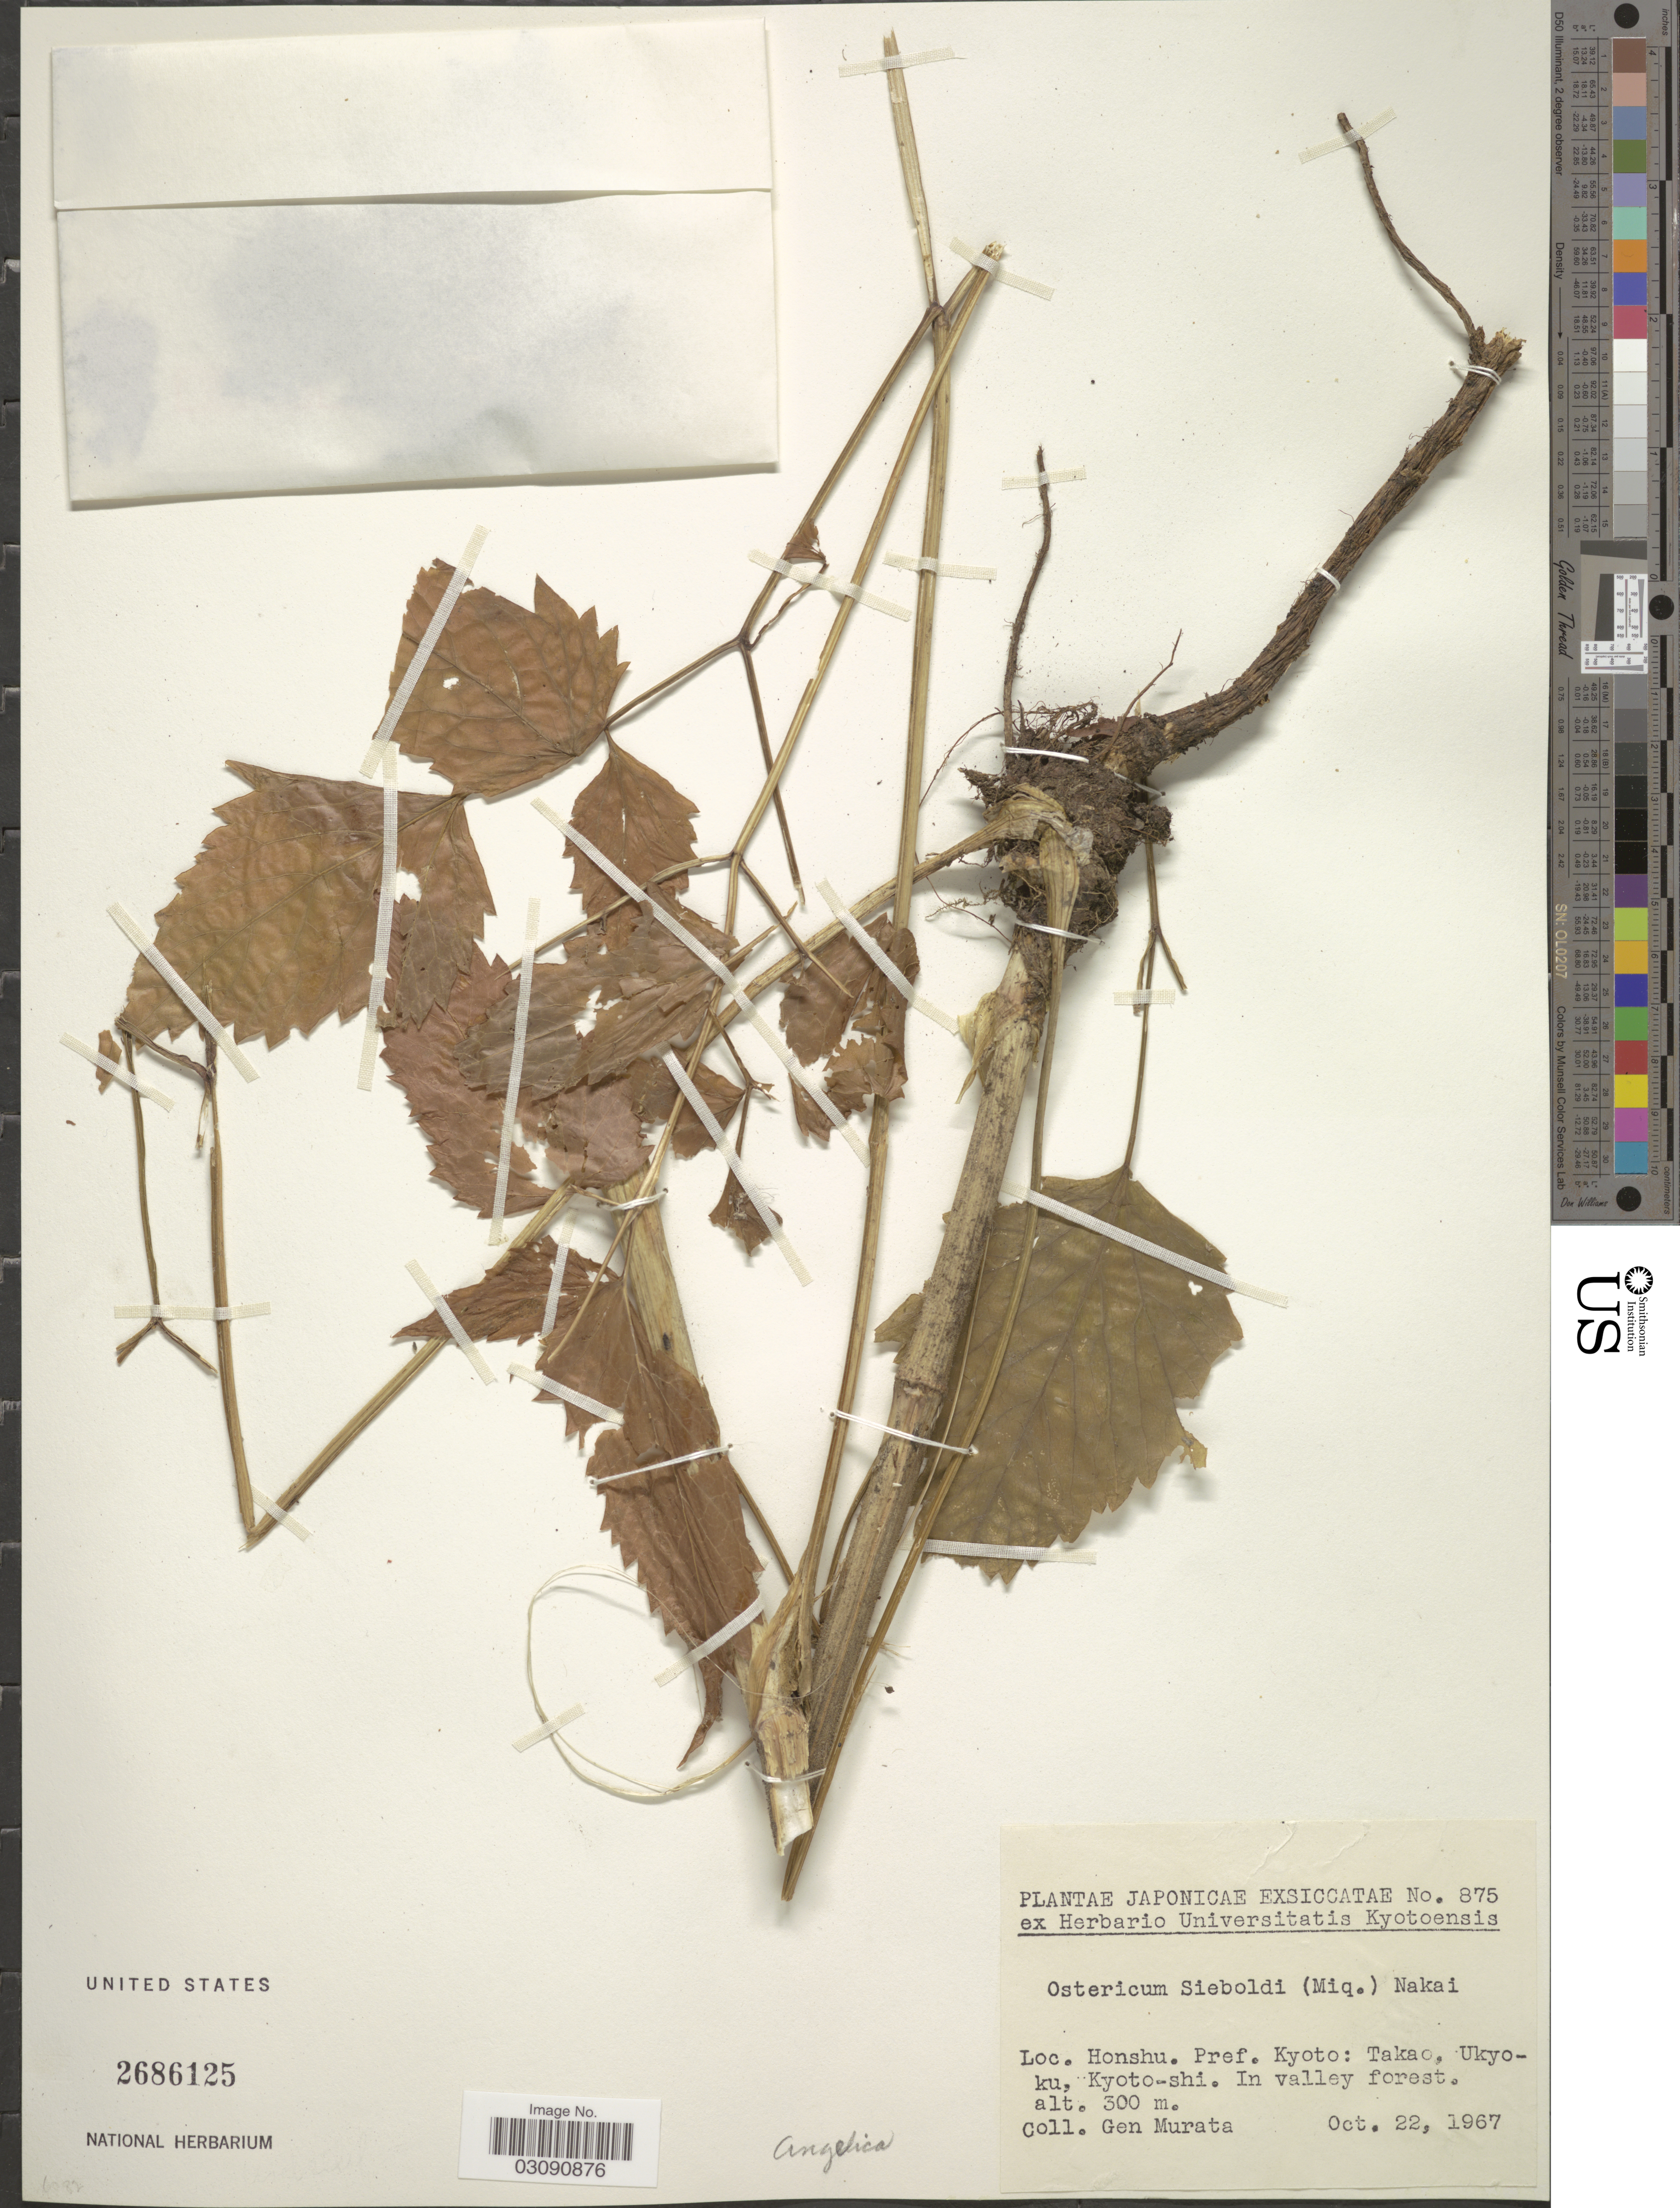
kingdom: Plantae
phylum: Tracheophyta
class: Magnoliopsida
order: Apiales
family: Apiaceae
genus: Angelica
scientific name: Angelica sieboldii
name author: Miq.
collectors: G. Murata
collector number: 875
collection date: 1967-10-22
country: Japan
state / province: Kyoto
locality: Honshu. Pref. Kyoto: Takao, Ukyoku, Kyoto-shi.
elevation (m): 300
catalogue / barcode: US 2686125